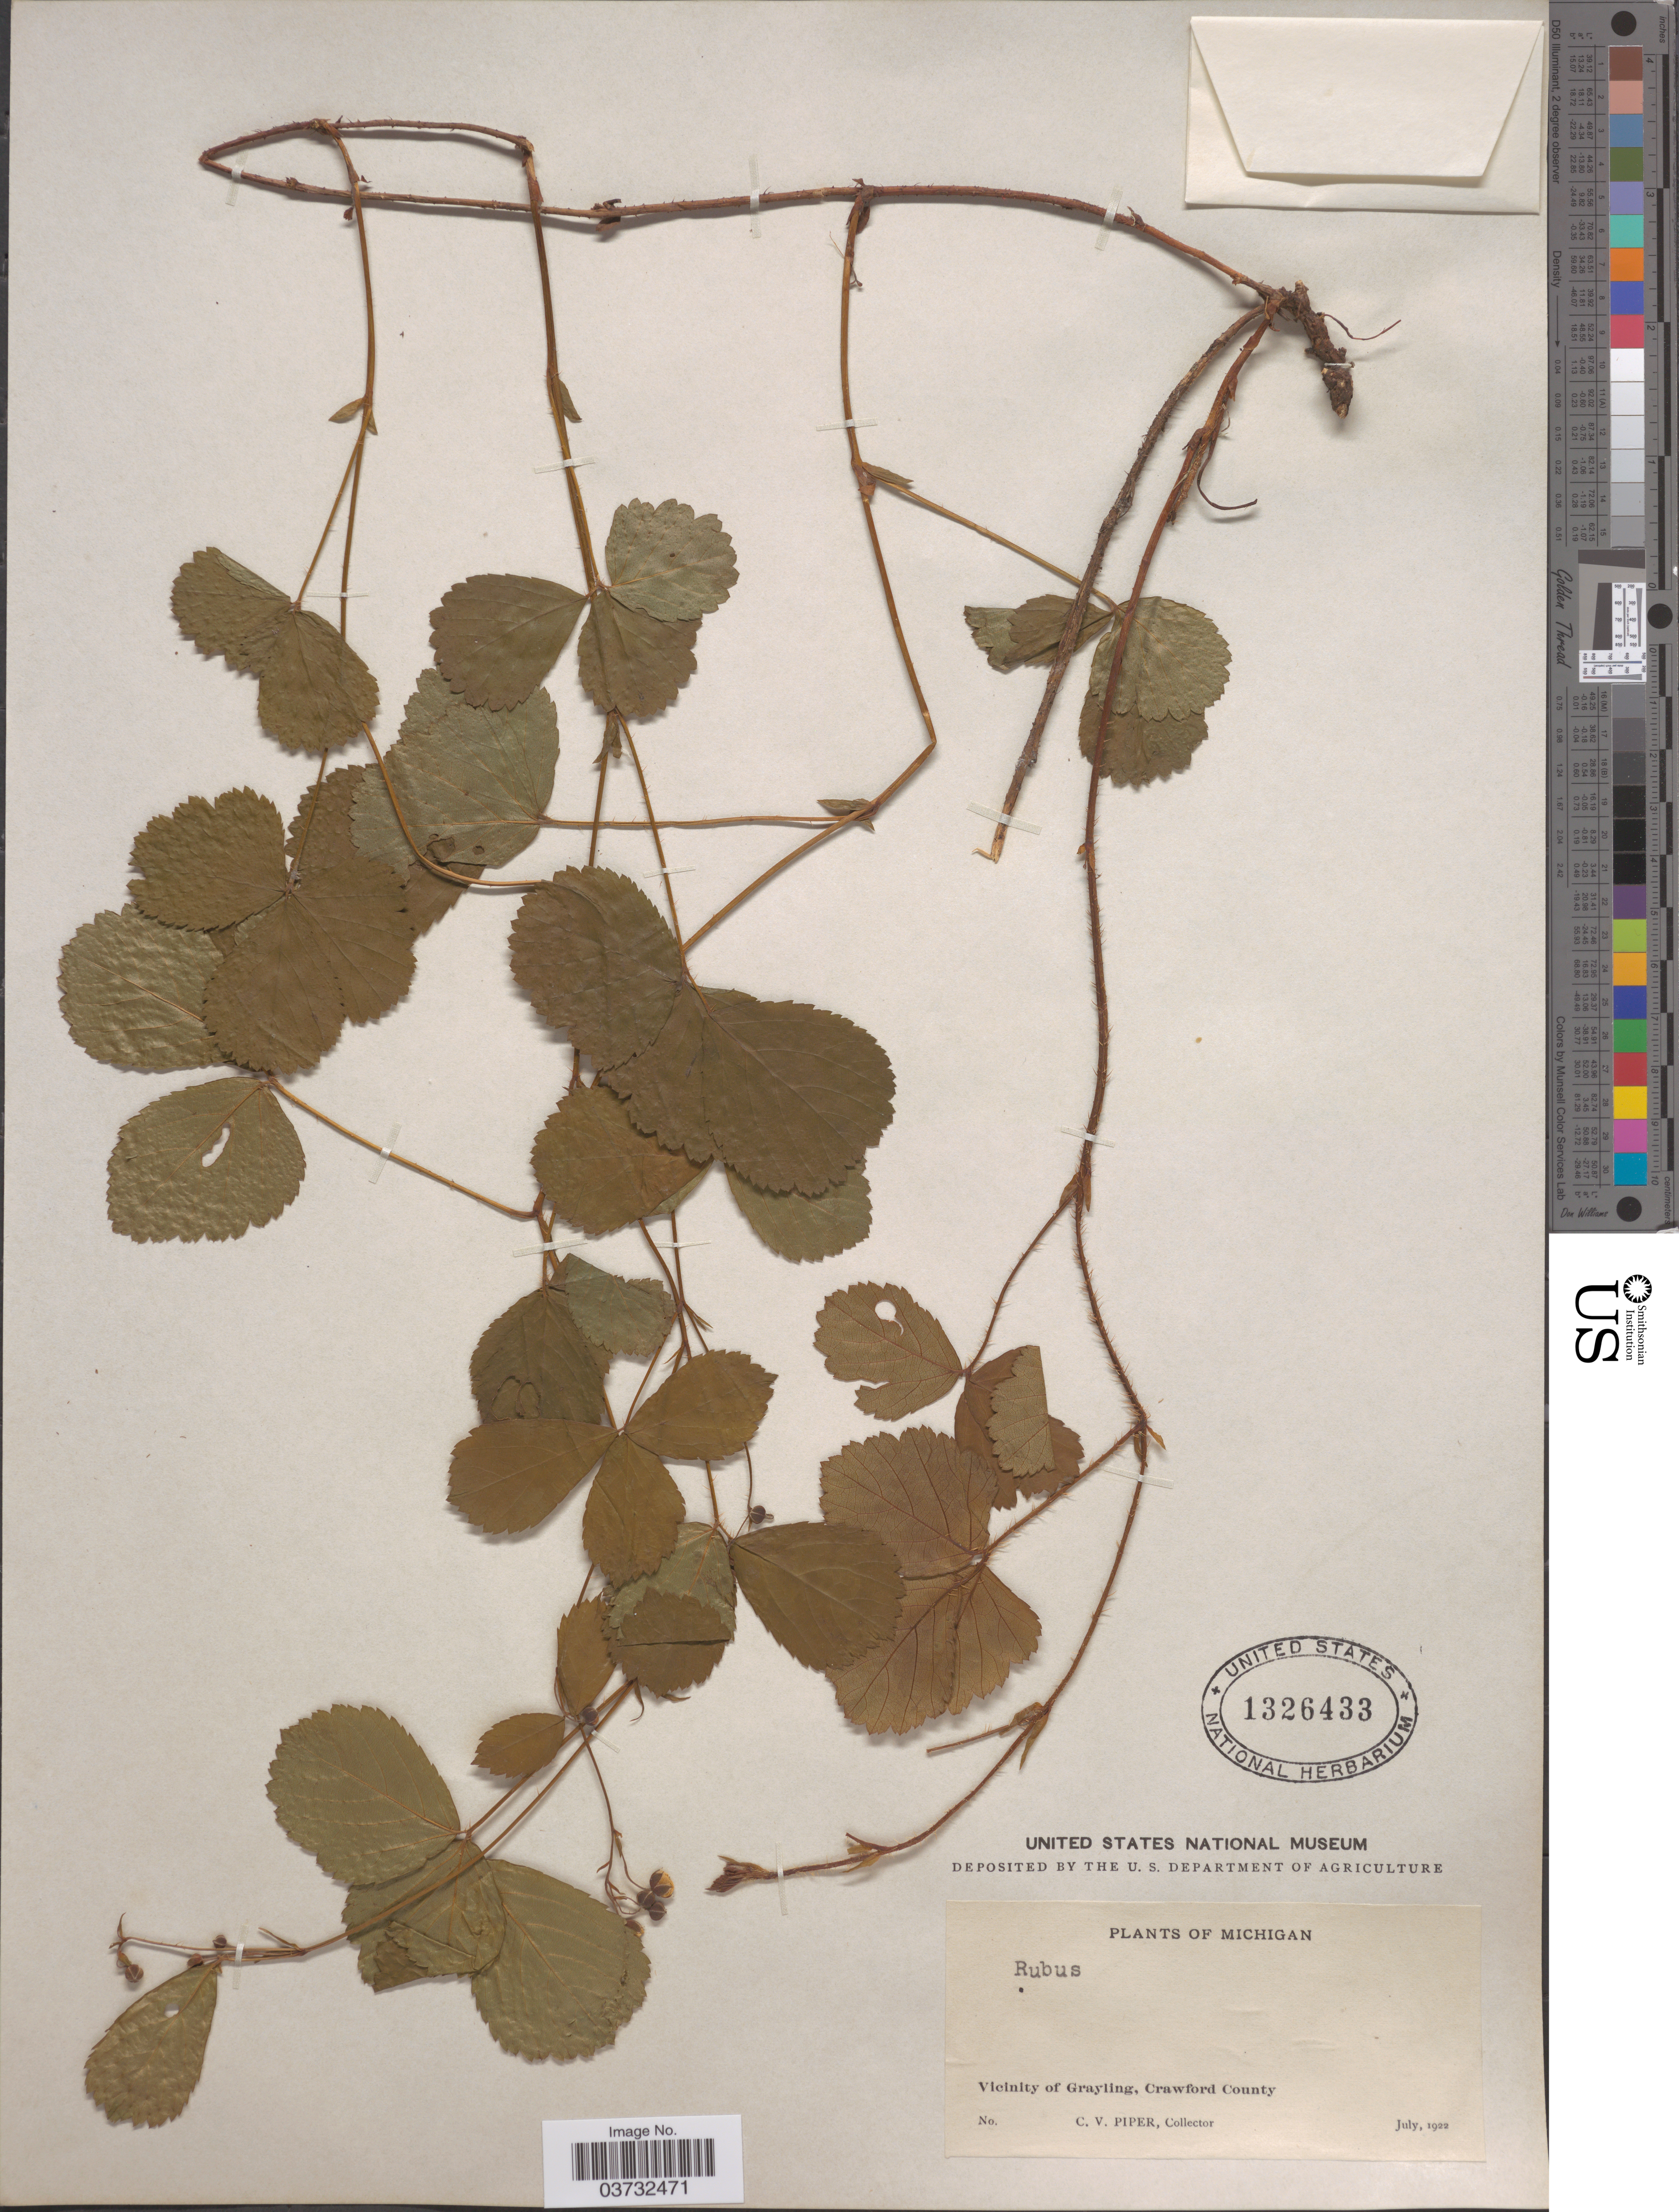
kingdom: Plantae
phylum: Tracheophyta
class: Magnoliopsida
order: Rosales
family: Rosaceae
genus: Rubus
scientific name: Rubus sp.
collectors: C. V. Piper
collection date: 1922-07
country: United States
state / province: Michigan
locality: Vicinity of Grayling, Crawford County.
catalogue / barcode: US 1326433